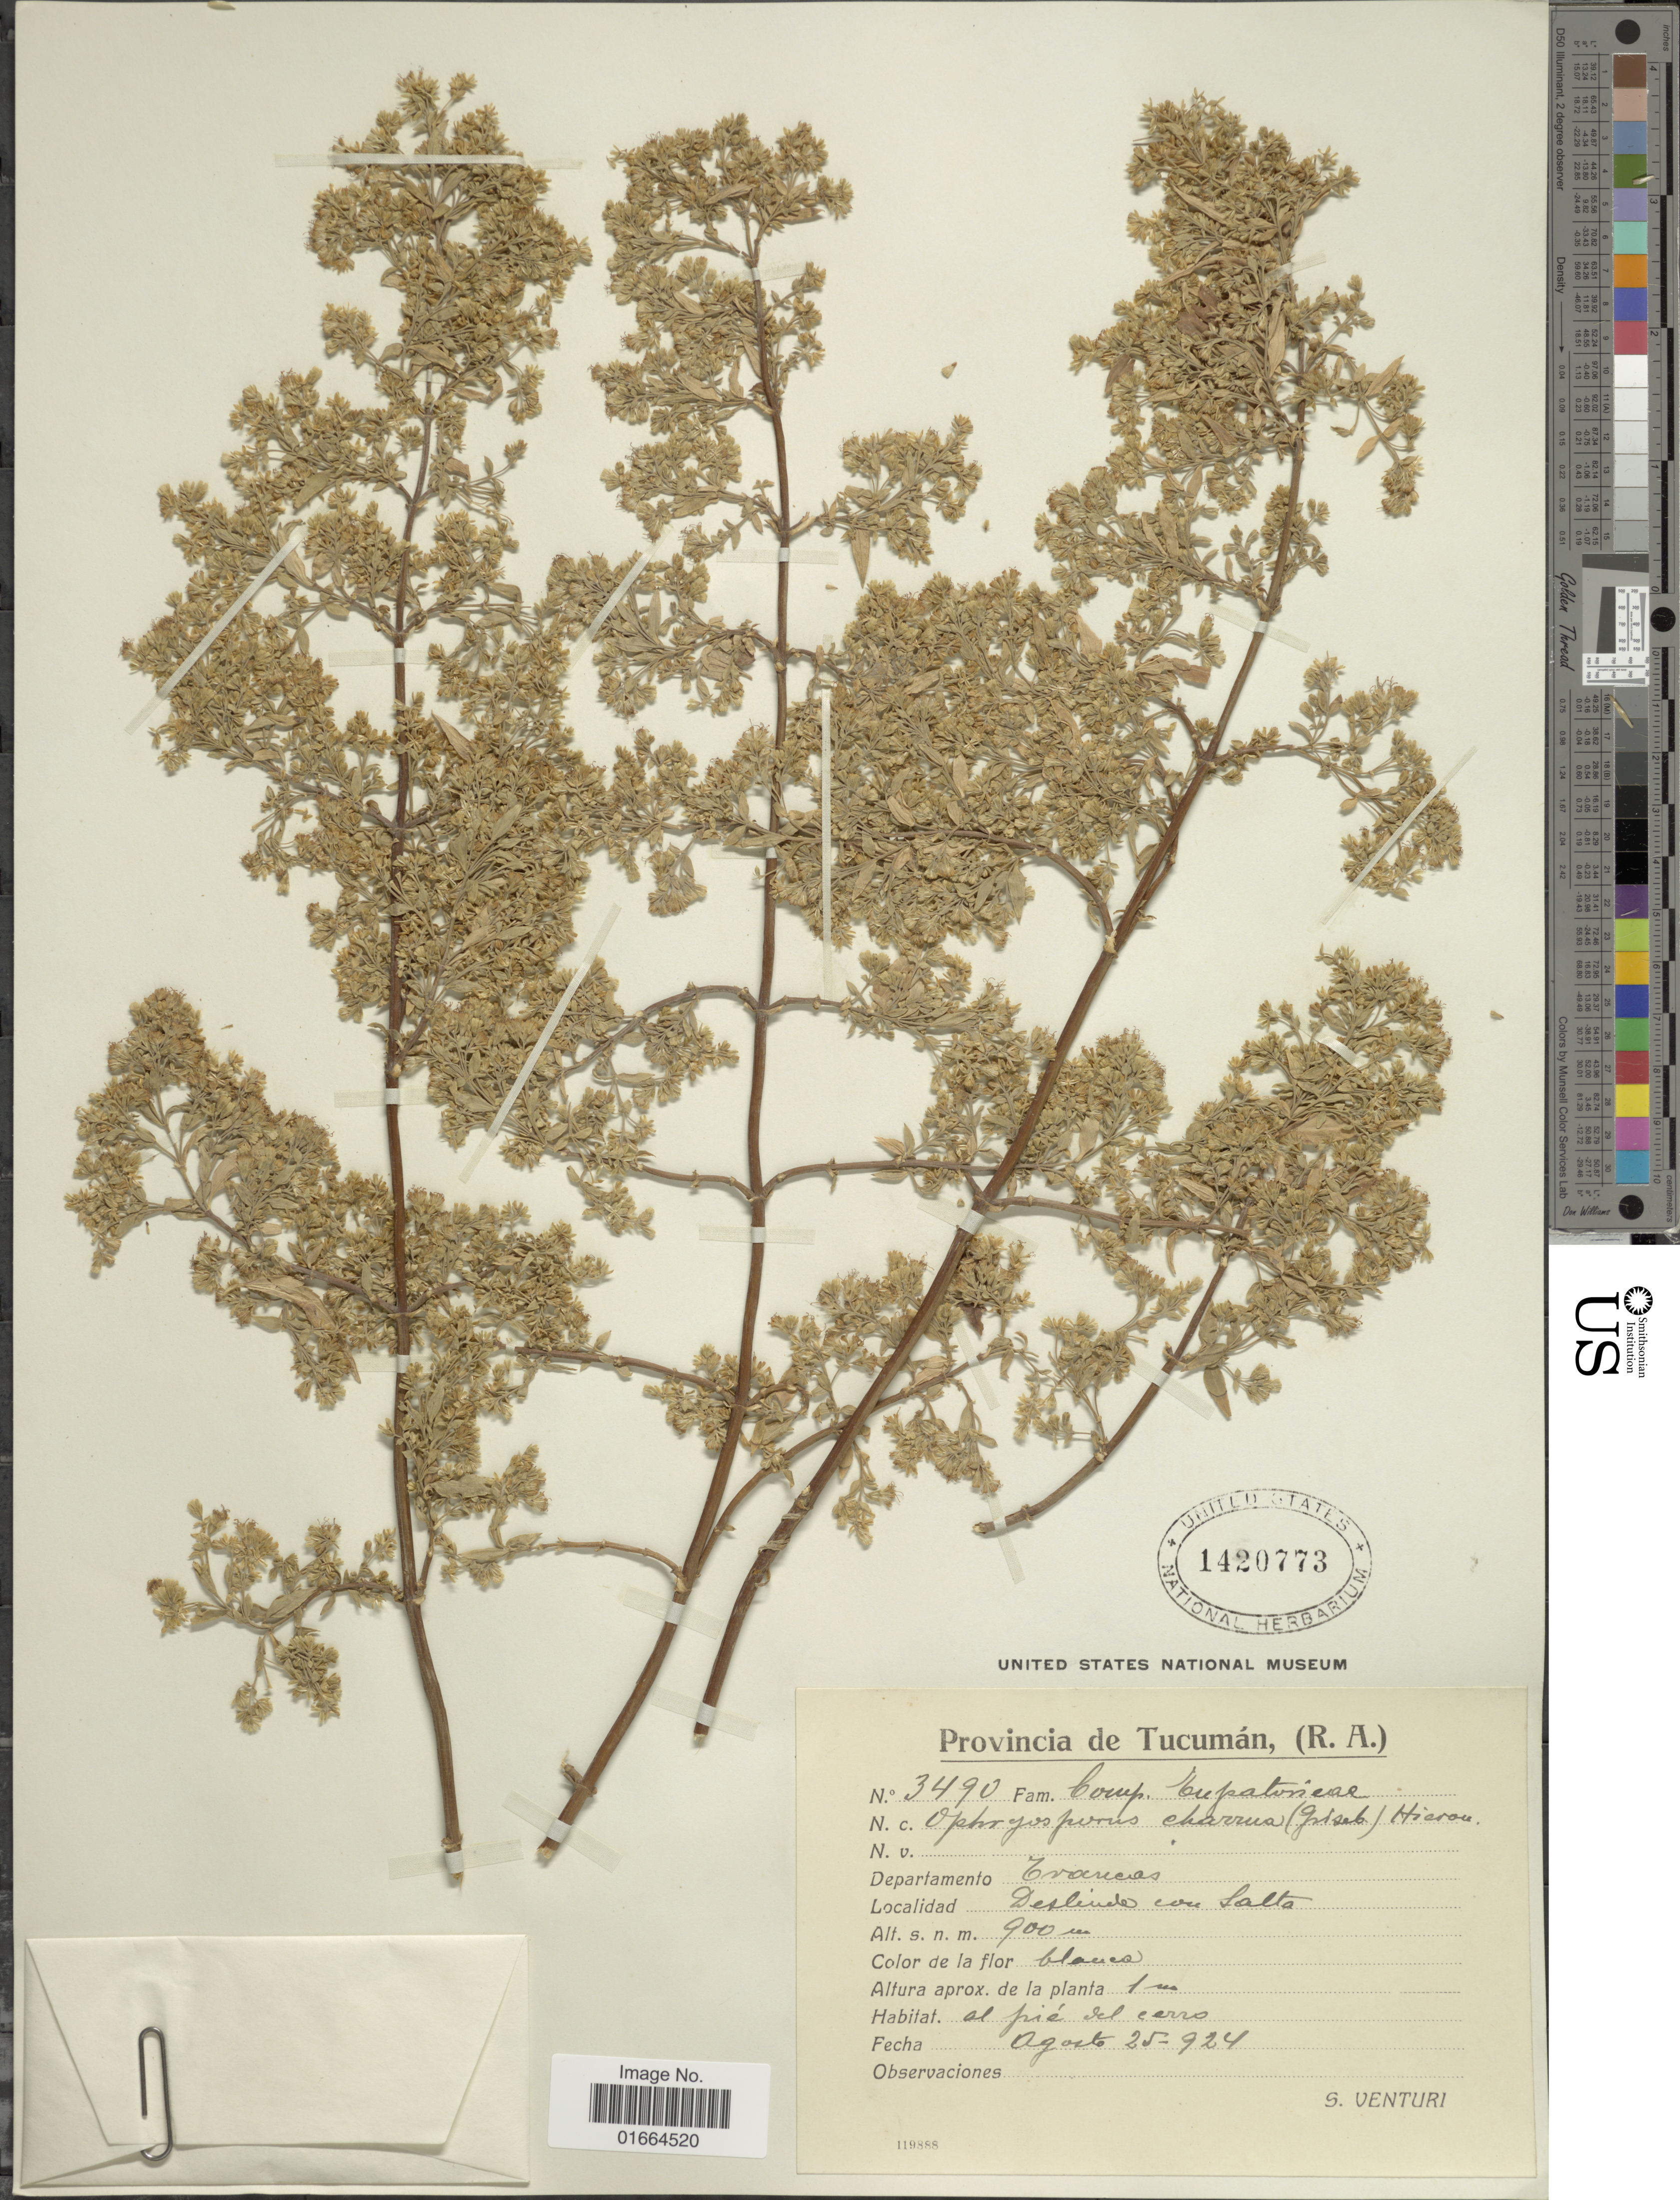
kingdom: Plantae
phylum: Tracheophyta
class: Magnoliopsida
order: Asterales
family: Asteraceae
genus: Ophryosporus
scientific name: Ophryosporus charua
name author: (Griseb.) Hieron.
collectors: S. Venturi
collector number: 3490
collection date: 1924-08-25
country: Argentina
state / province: Tucuman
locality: Province of Tucuman, (R. A. ) Departamento Crancas, Deslindo con Salto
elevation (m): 900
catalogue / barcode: US 1420773